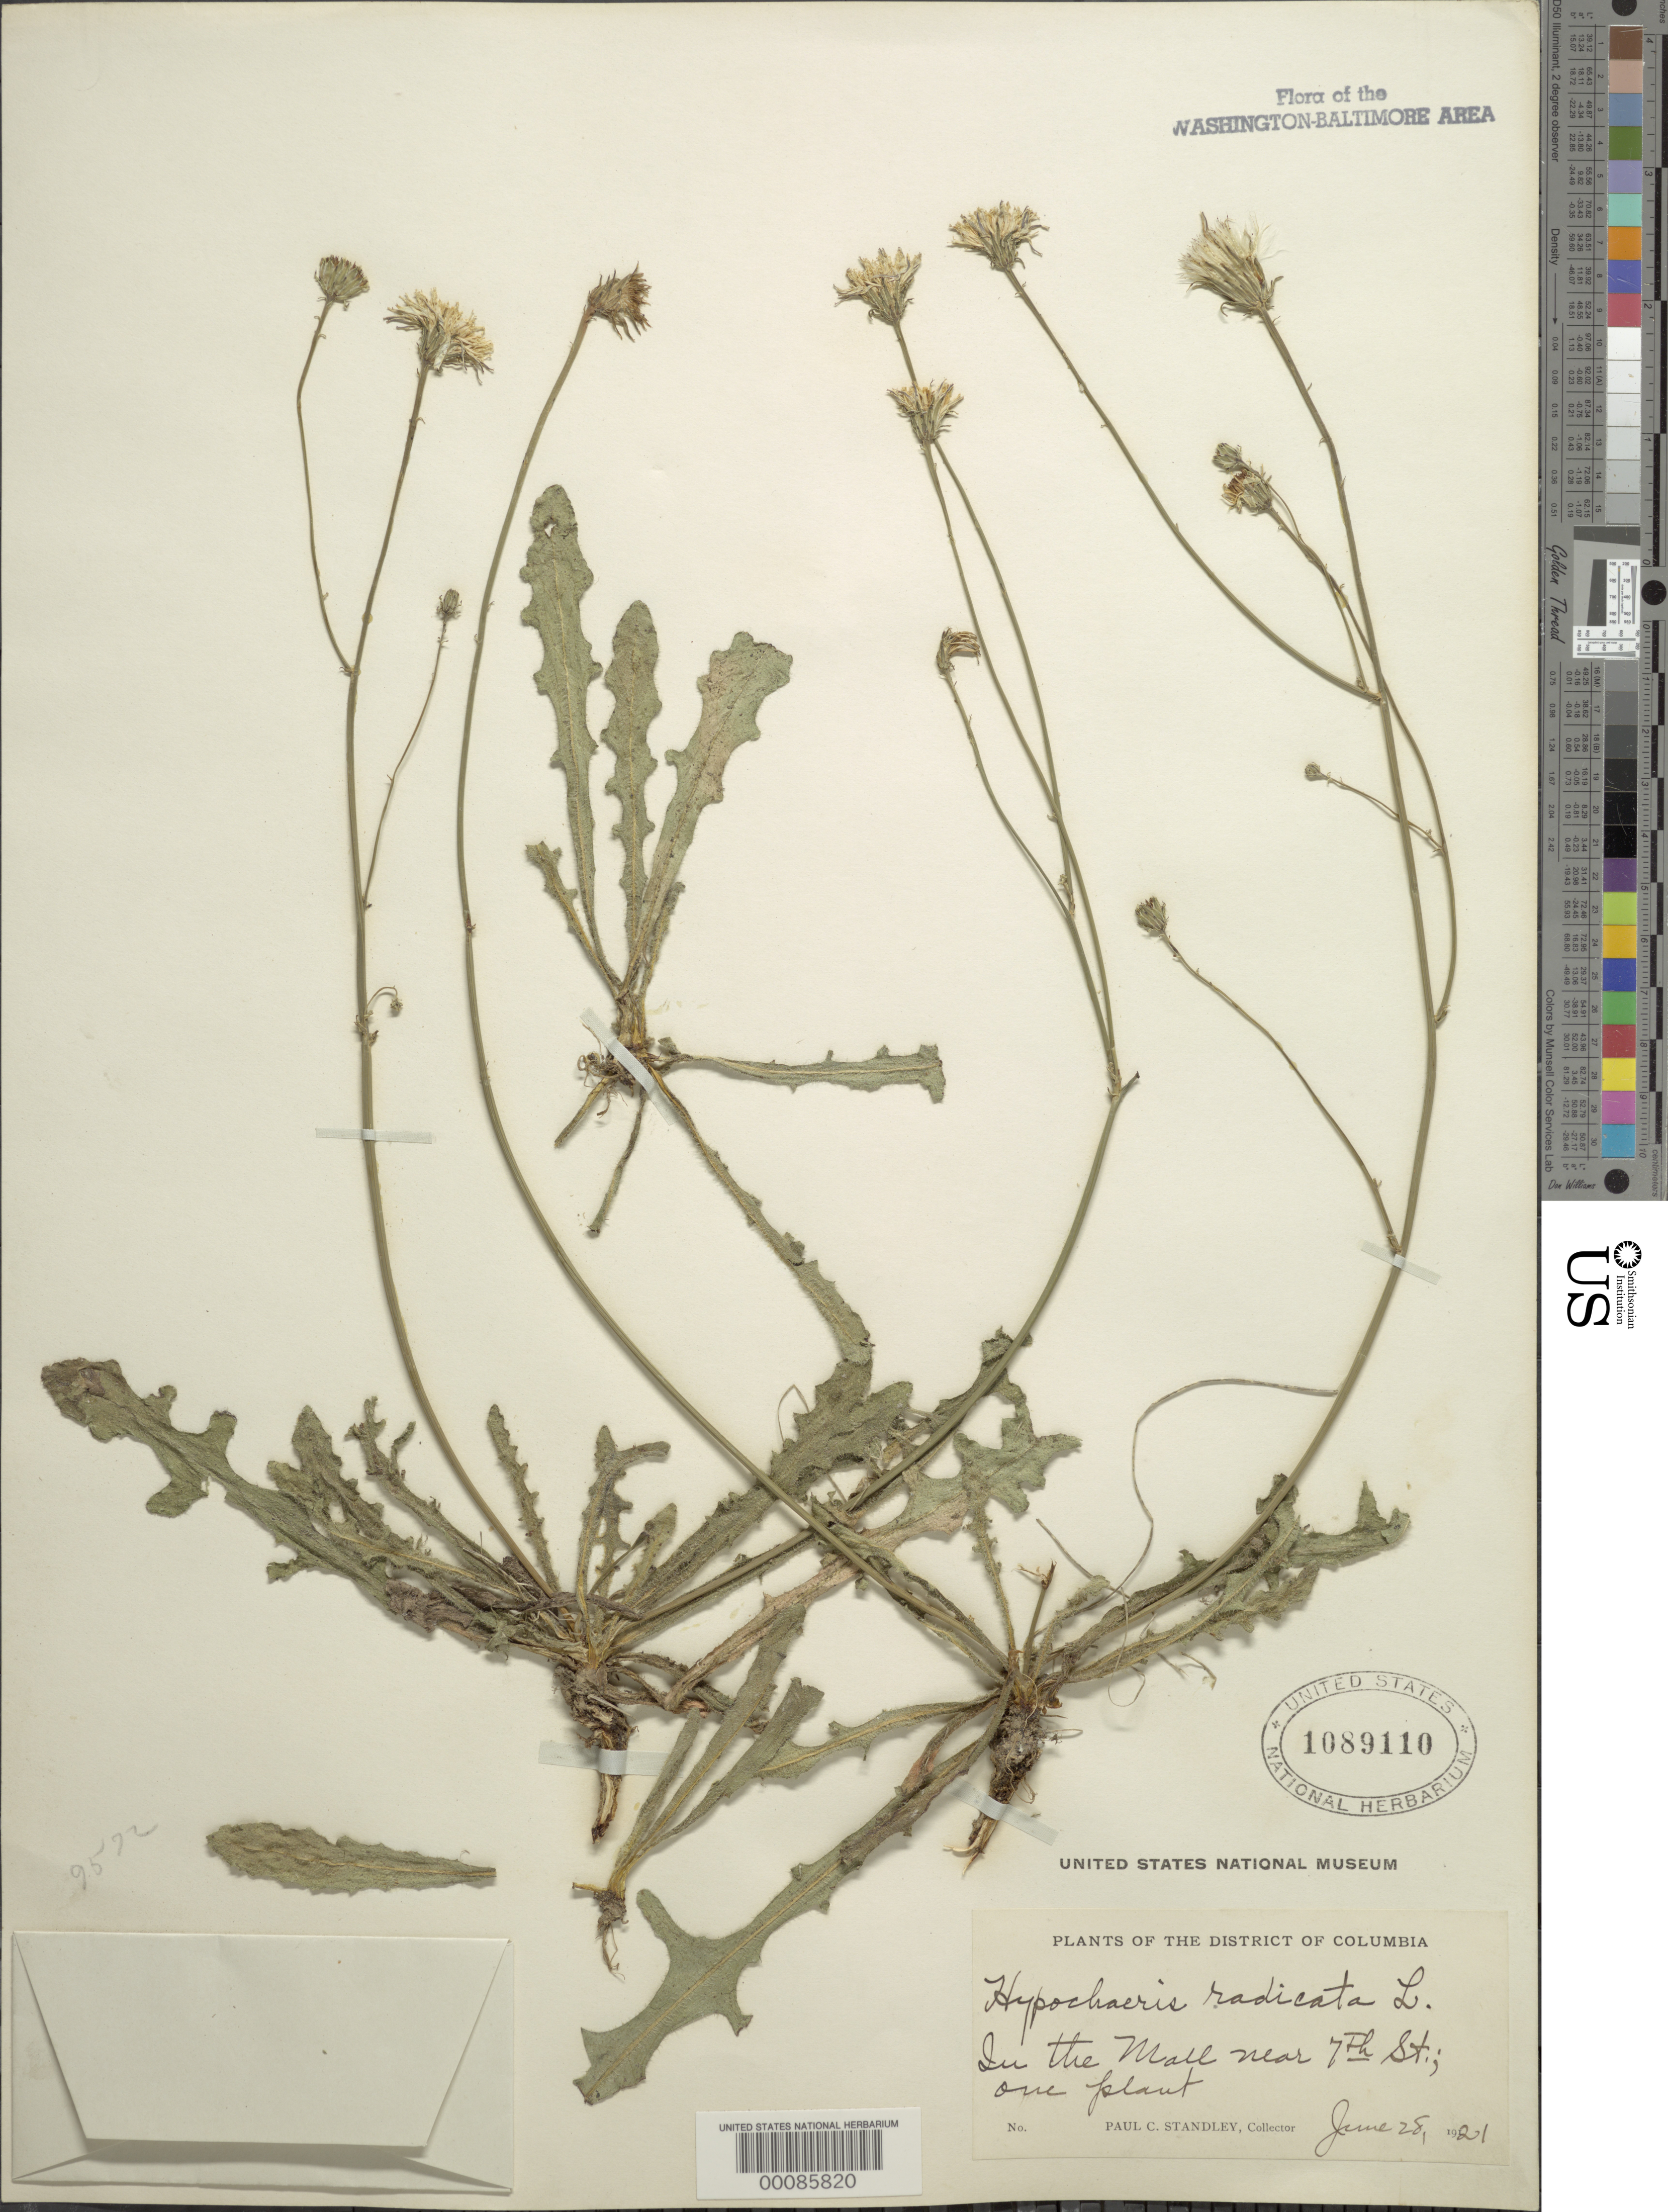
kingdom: Plantae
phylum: Tracheophyta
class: Magnoliopsida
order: Asterales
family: Asteraceae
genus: Hypochaeris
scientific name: Hypochaeris radicata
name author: L.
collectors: P. C. Standley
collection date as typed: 28 Jun 1921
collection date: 1921-06-28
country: United States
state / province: District of Columbia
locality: The Mall near 7th St.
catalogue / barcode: US 1089110